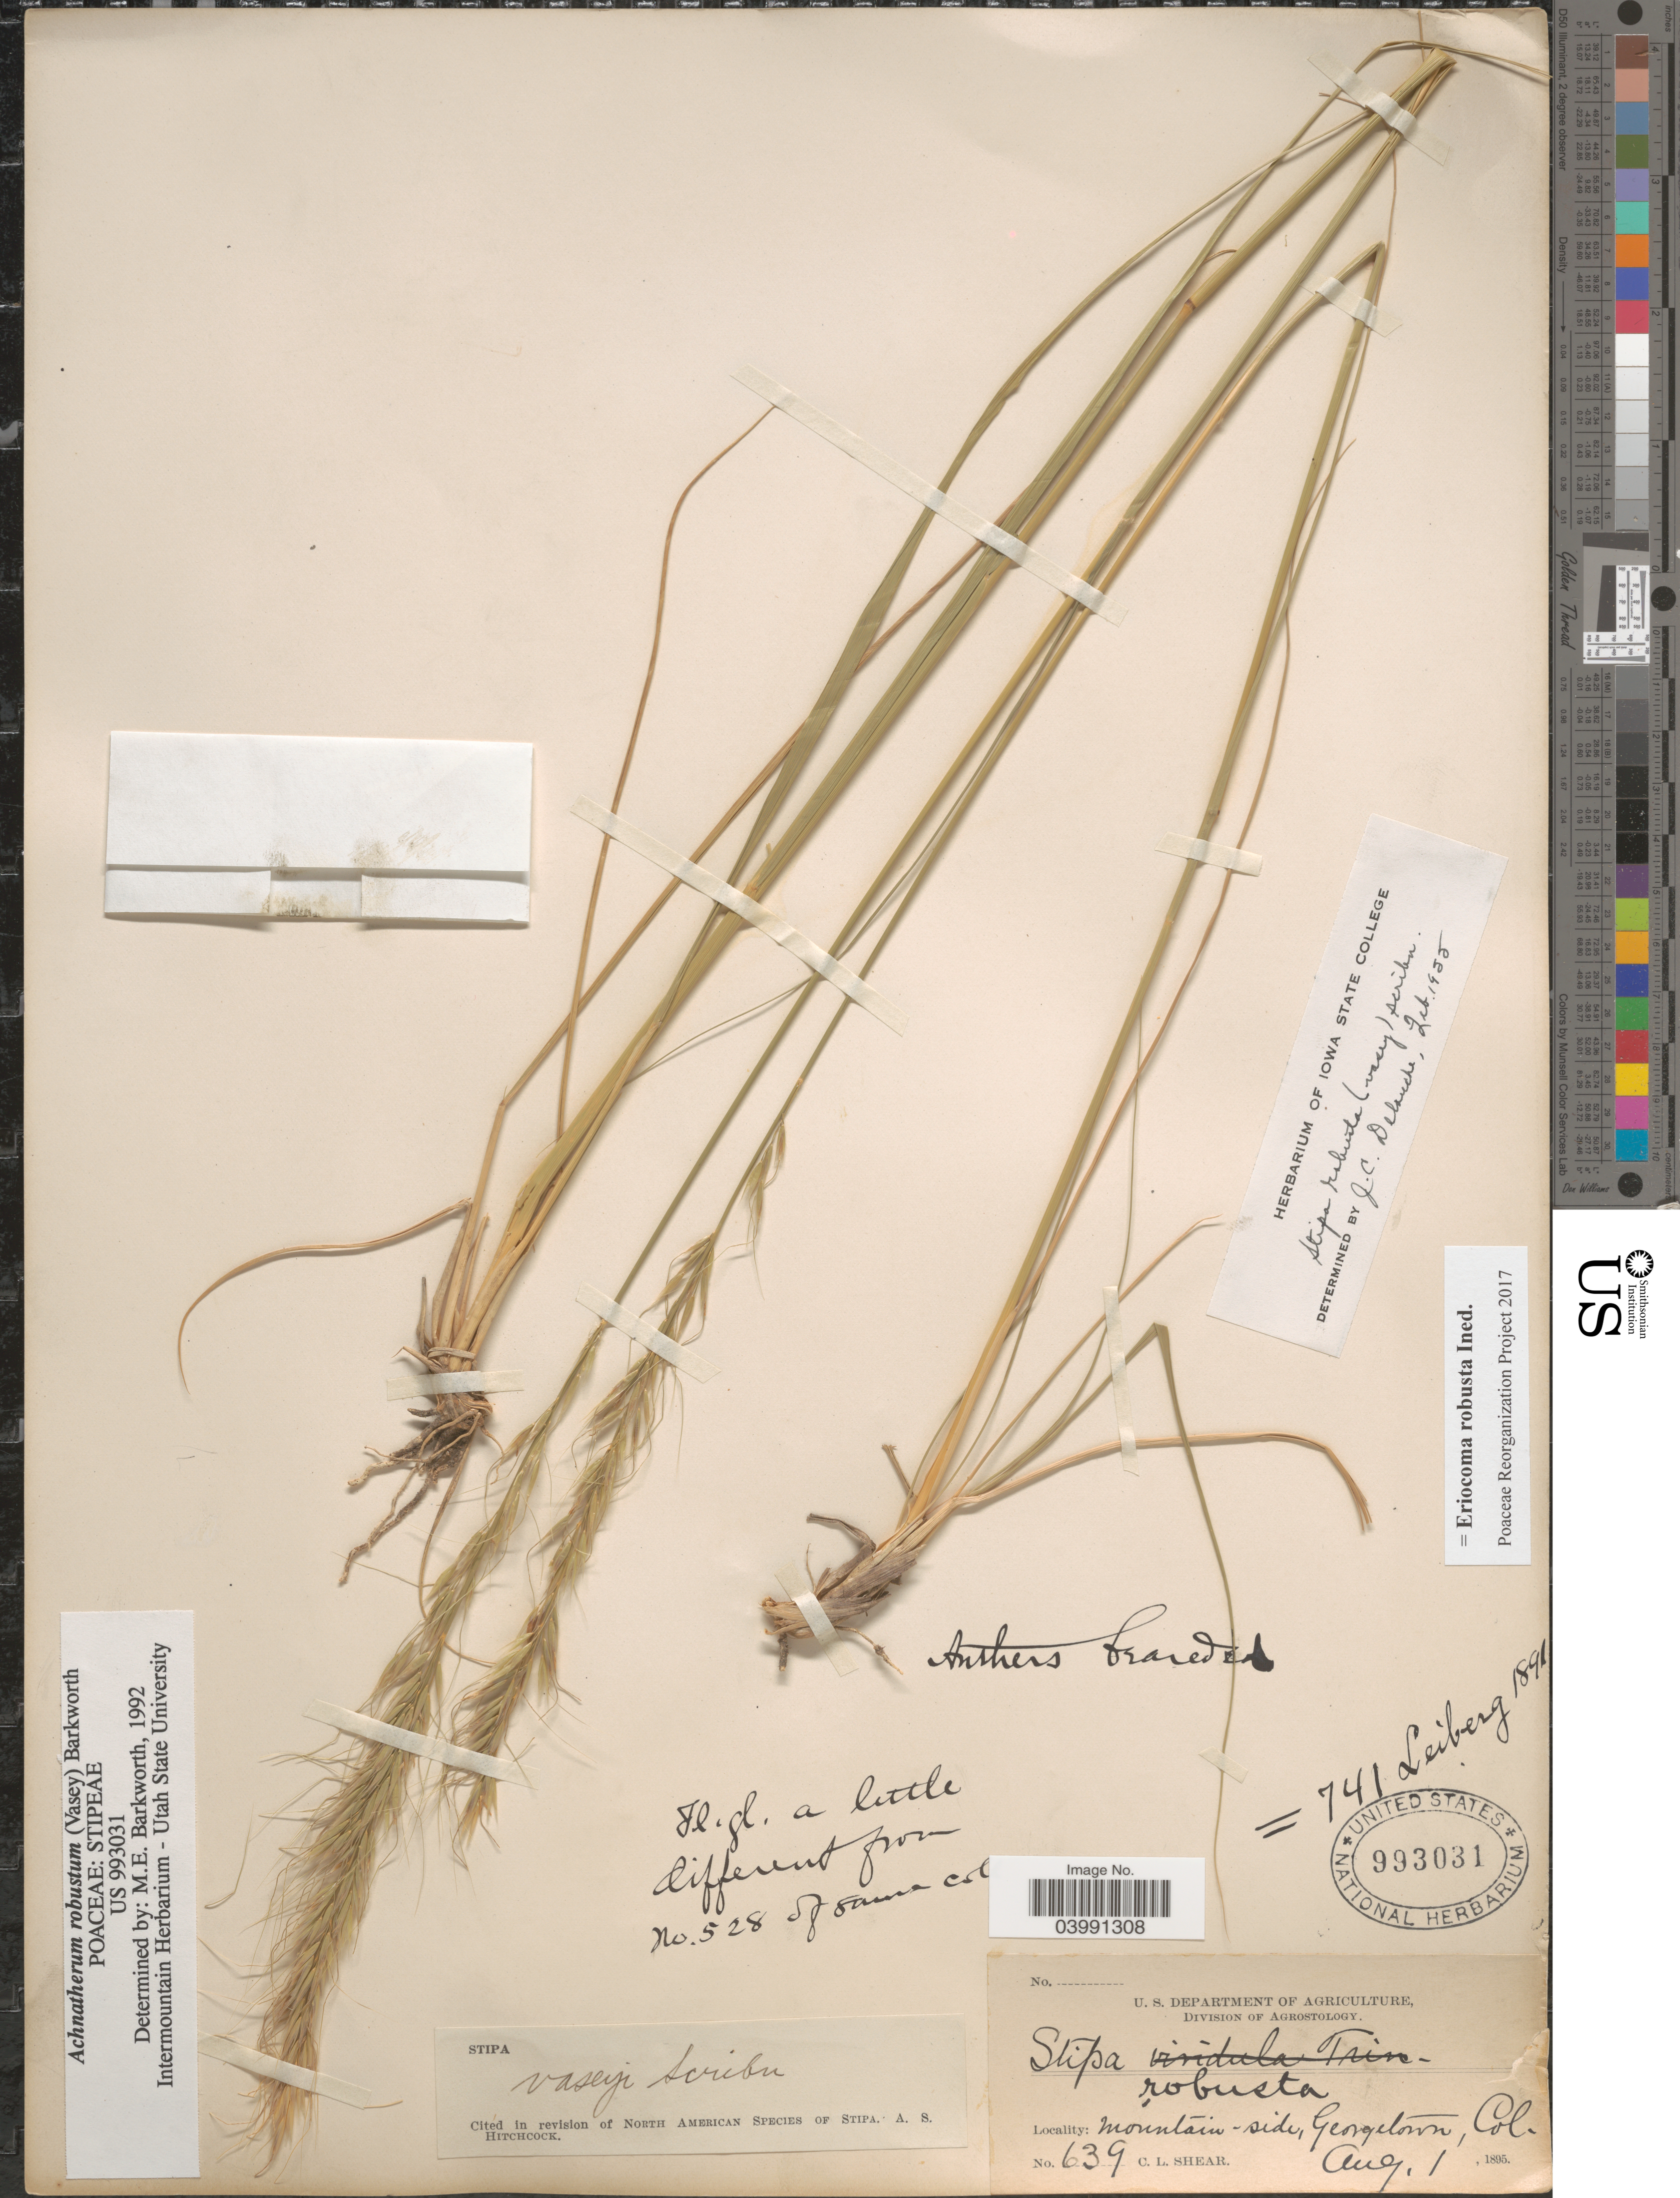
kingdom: Plantae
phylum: Tracheophyta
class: Liliopsida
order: Poales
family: Poaceae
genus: Eriocoma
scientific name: Eriocoma robusta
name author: (Vasey) Romasch.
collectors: C. L. Shear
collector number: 639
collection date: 1895-08-01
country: United States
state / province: Colorado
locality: Mountain-side, Georgetown.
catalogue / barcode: US 993031